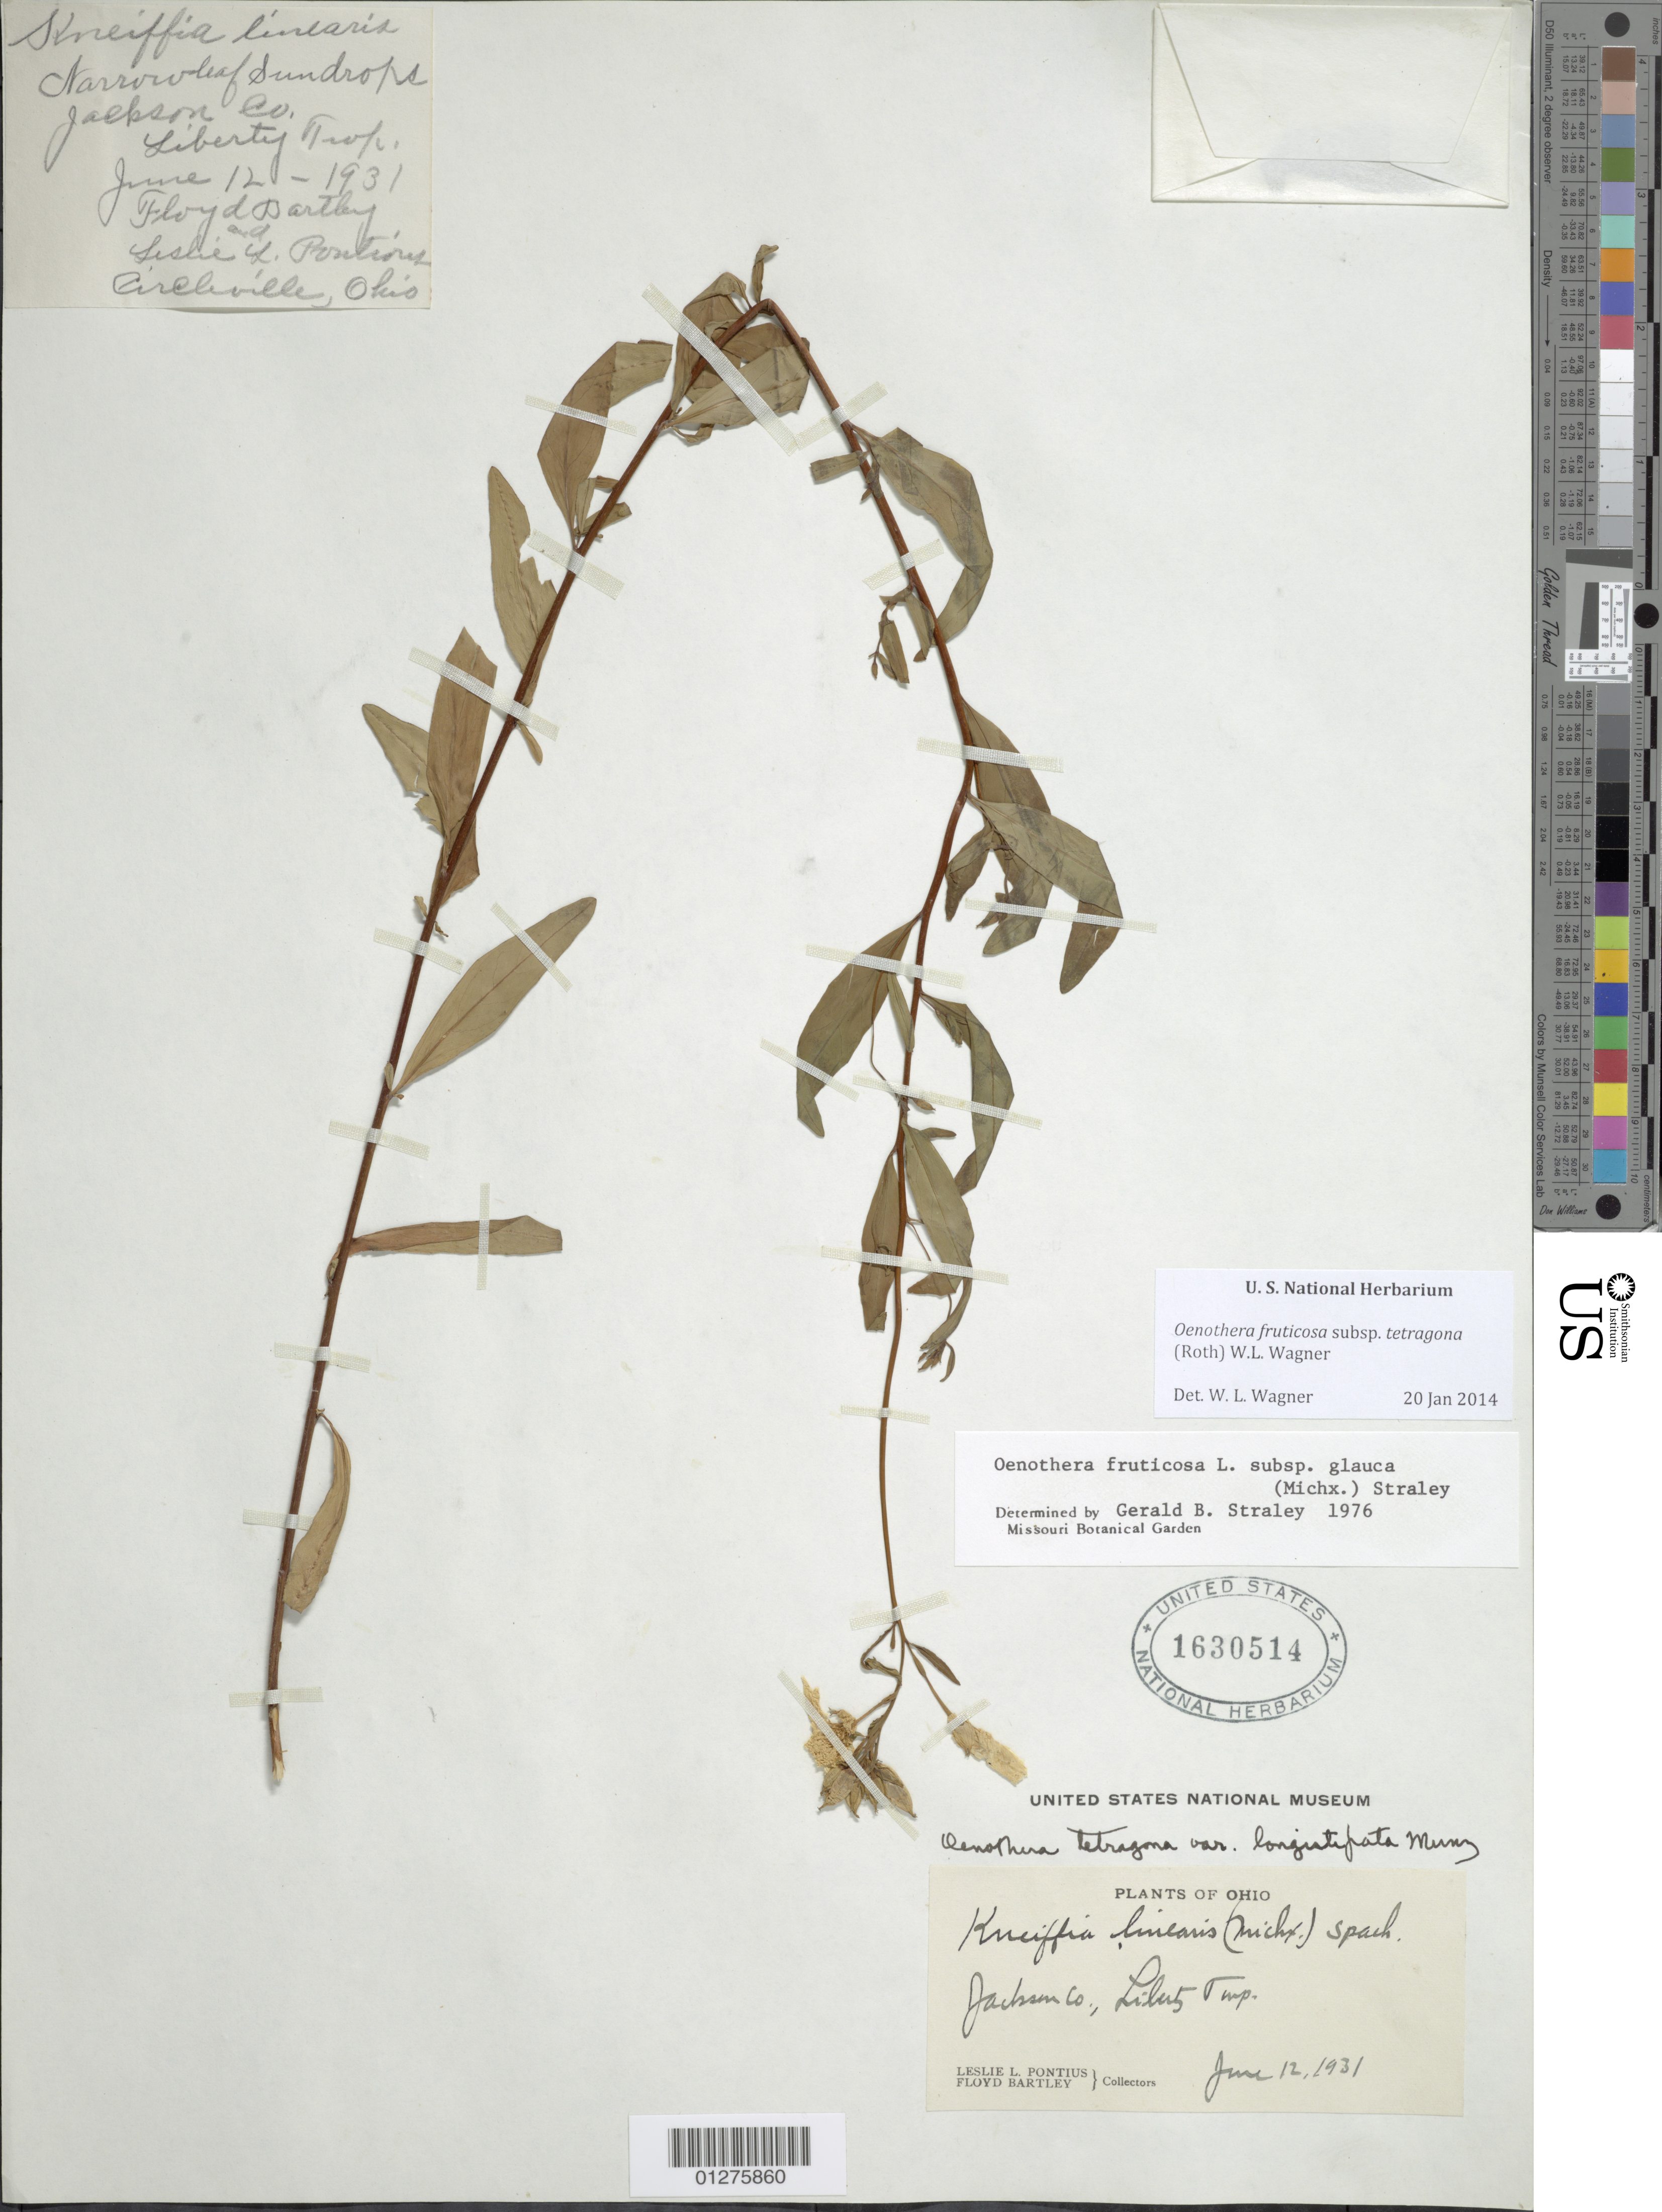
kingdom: Plantae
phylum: Tracheophyta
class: Magnoliopsida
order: Myrtales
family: Onagraceae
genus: Oenothera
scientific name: Oenothera fruticosa subsp. tetragona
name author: (Roth) W.L. Wagner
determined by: Wagner, W. L., (BOT), Smithsonian Institution - National Museum of Natural History (UNITED STATES)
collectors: L. Pontius & F. Bartley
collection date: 1931-06-12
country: United States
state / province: Ohio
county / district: Jackson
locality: Liberty twp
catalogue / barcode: US 1630514